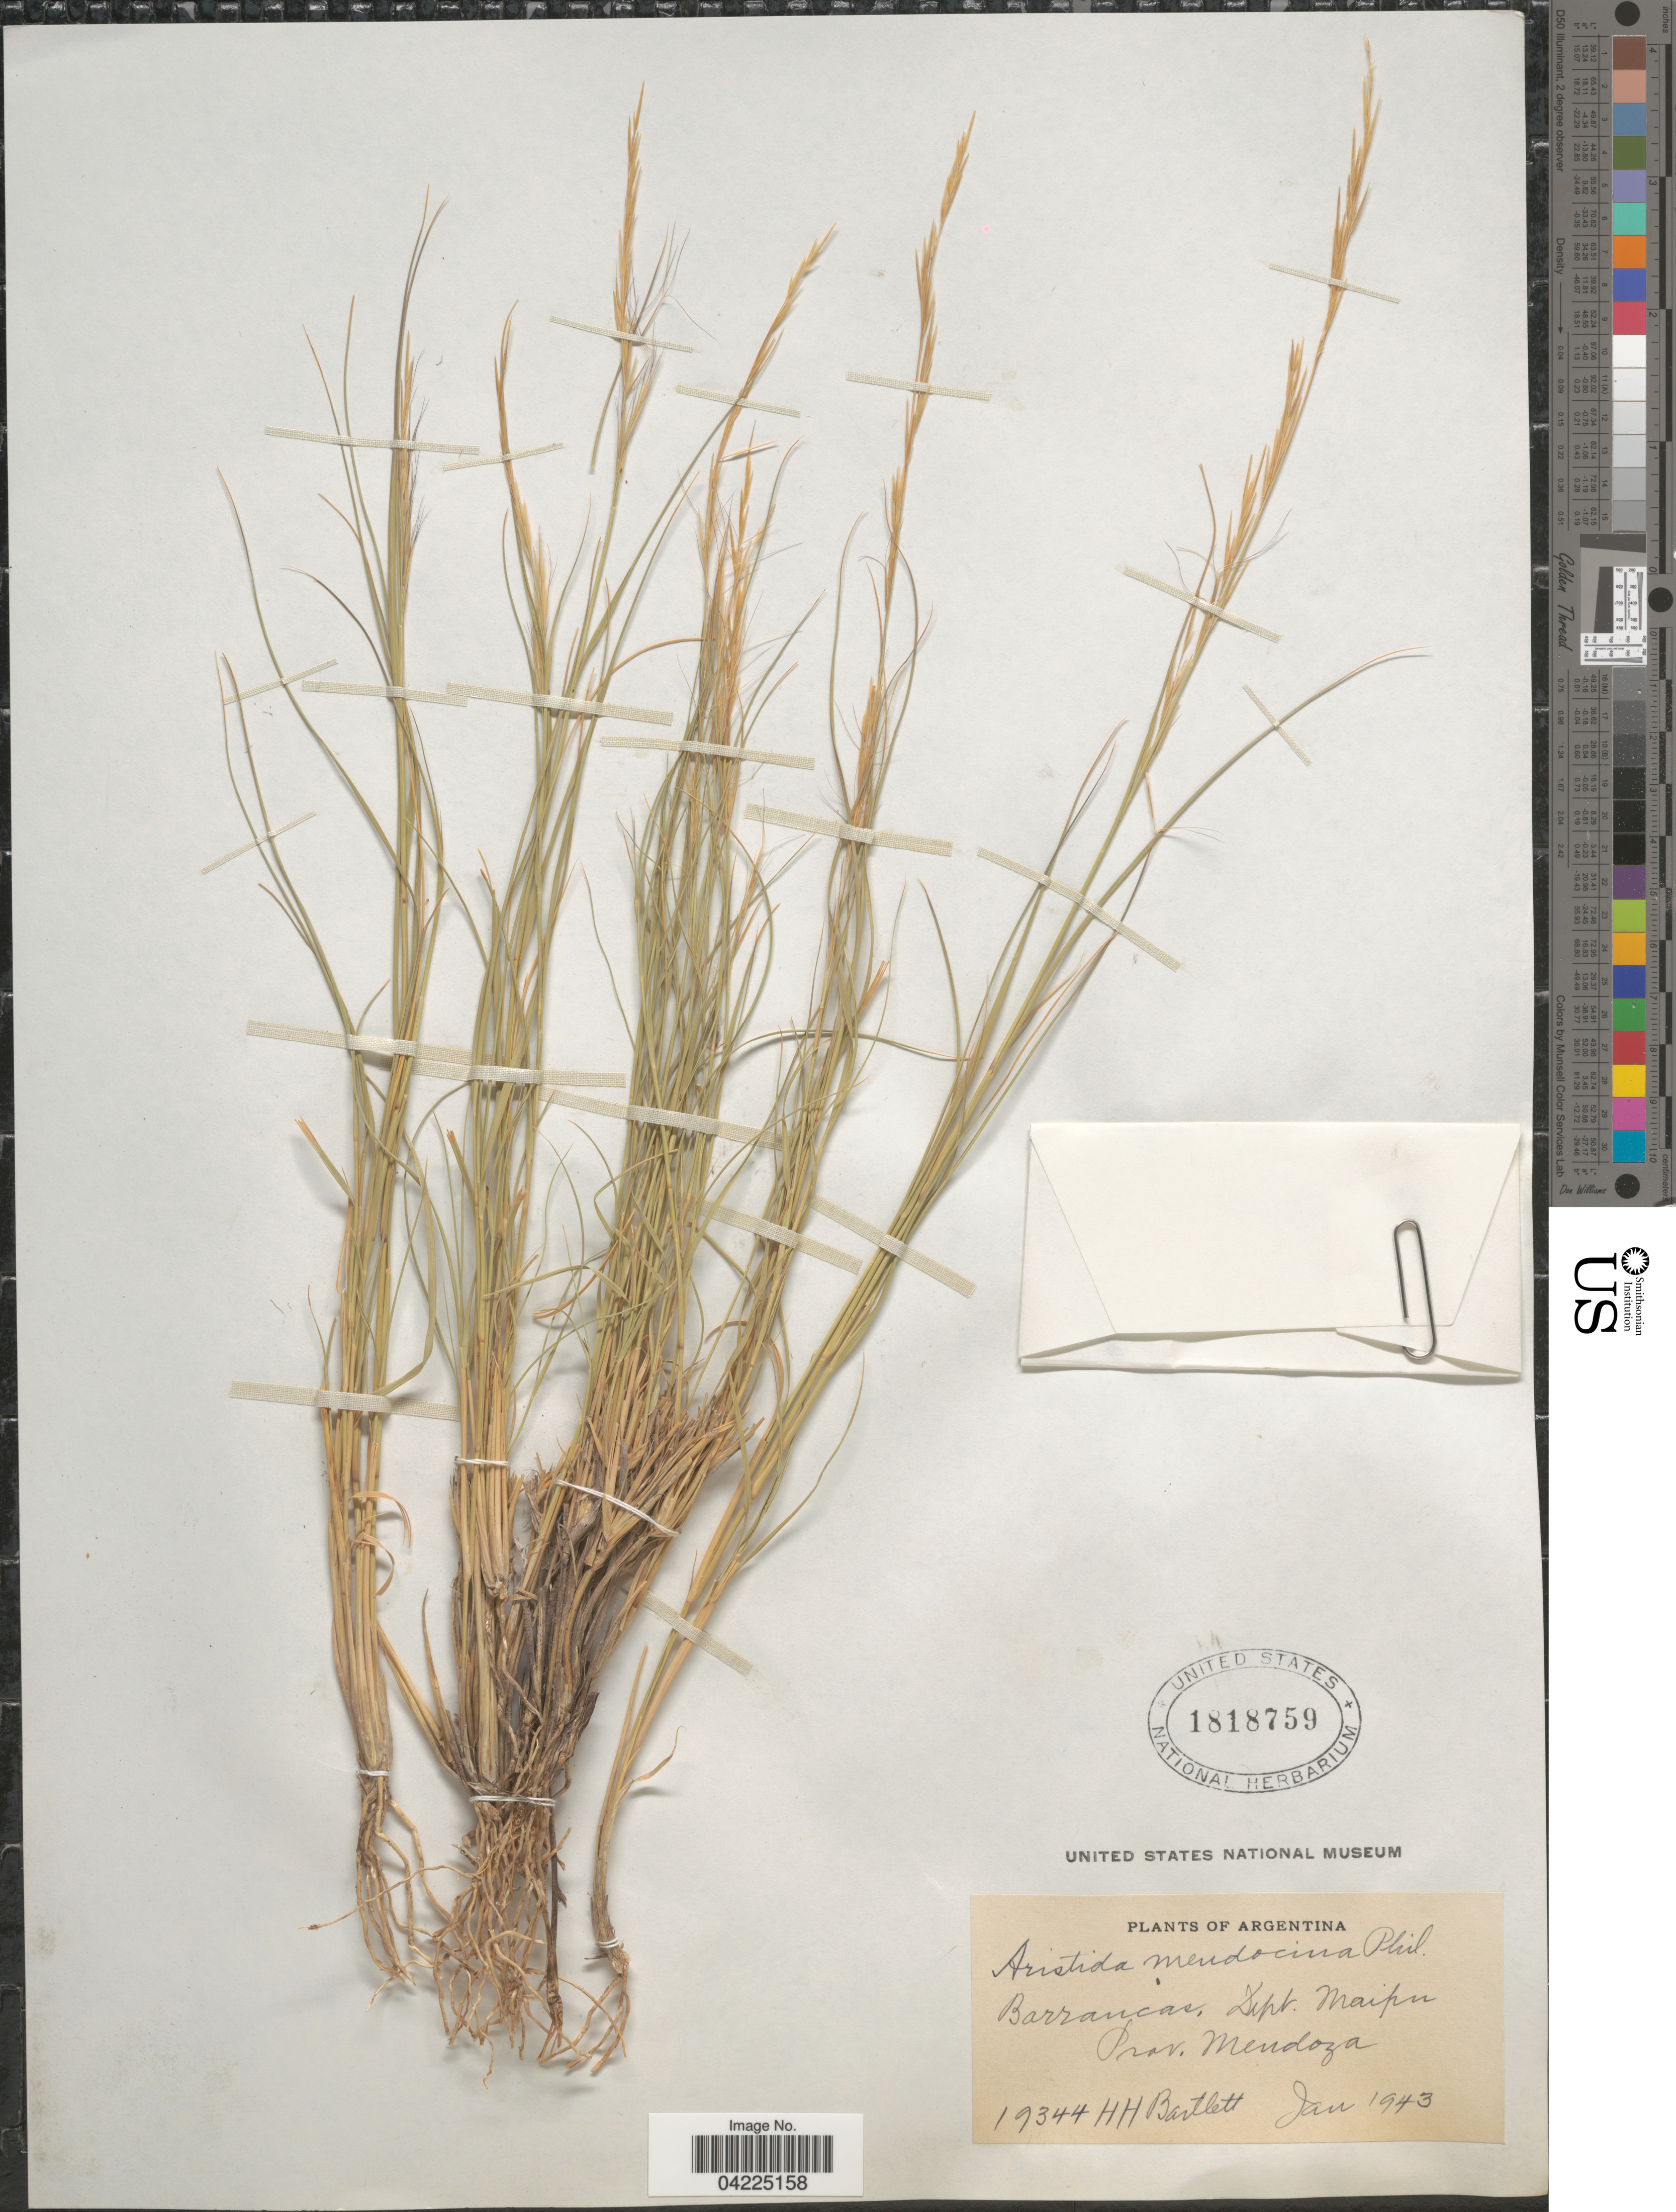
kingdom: Plantae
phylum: Tracheophyta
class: Liliopsida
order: Poales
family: Poaceae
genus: Aristida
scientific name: Aristida mendocina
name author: Phil.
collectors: H. H. Bartlett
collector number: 19344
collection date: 1943-01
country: Argentina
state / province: Mendoza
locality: Barrancas, Dept. Maipu.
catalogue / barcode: US 1818759